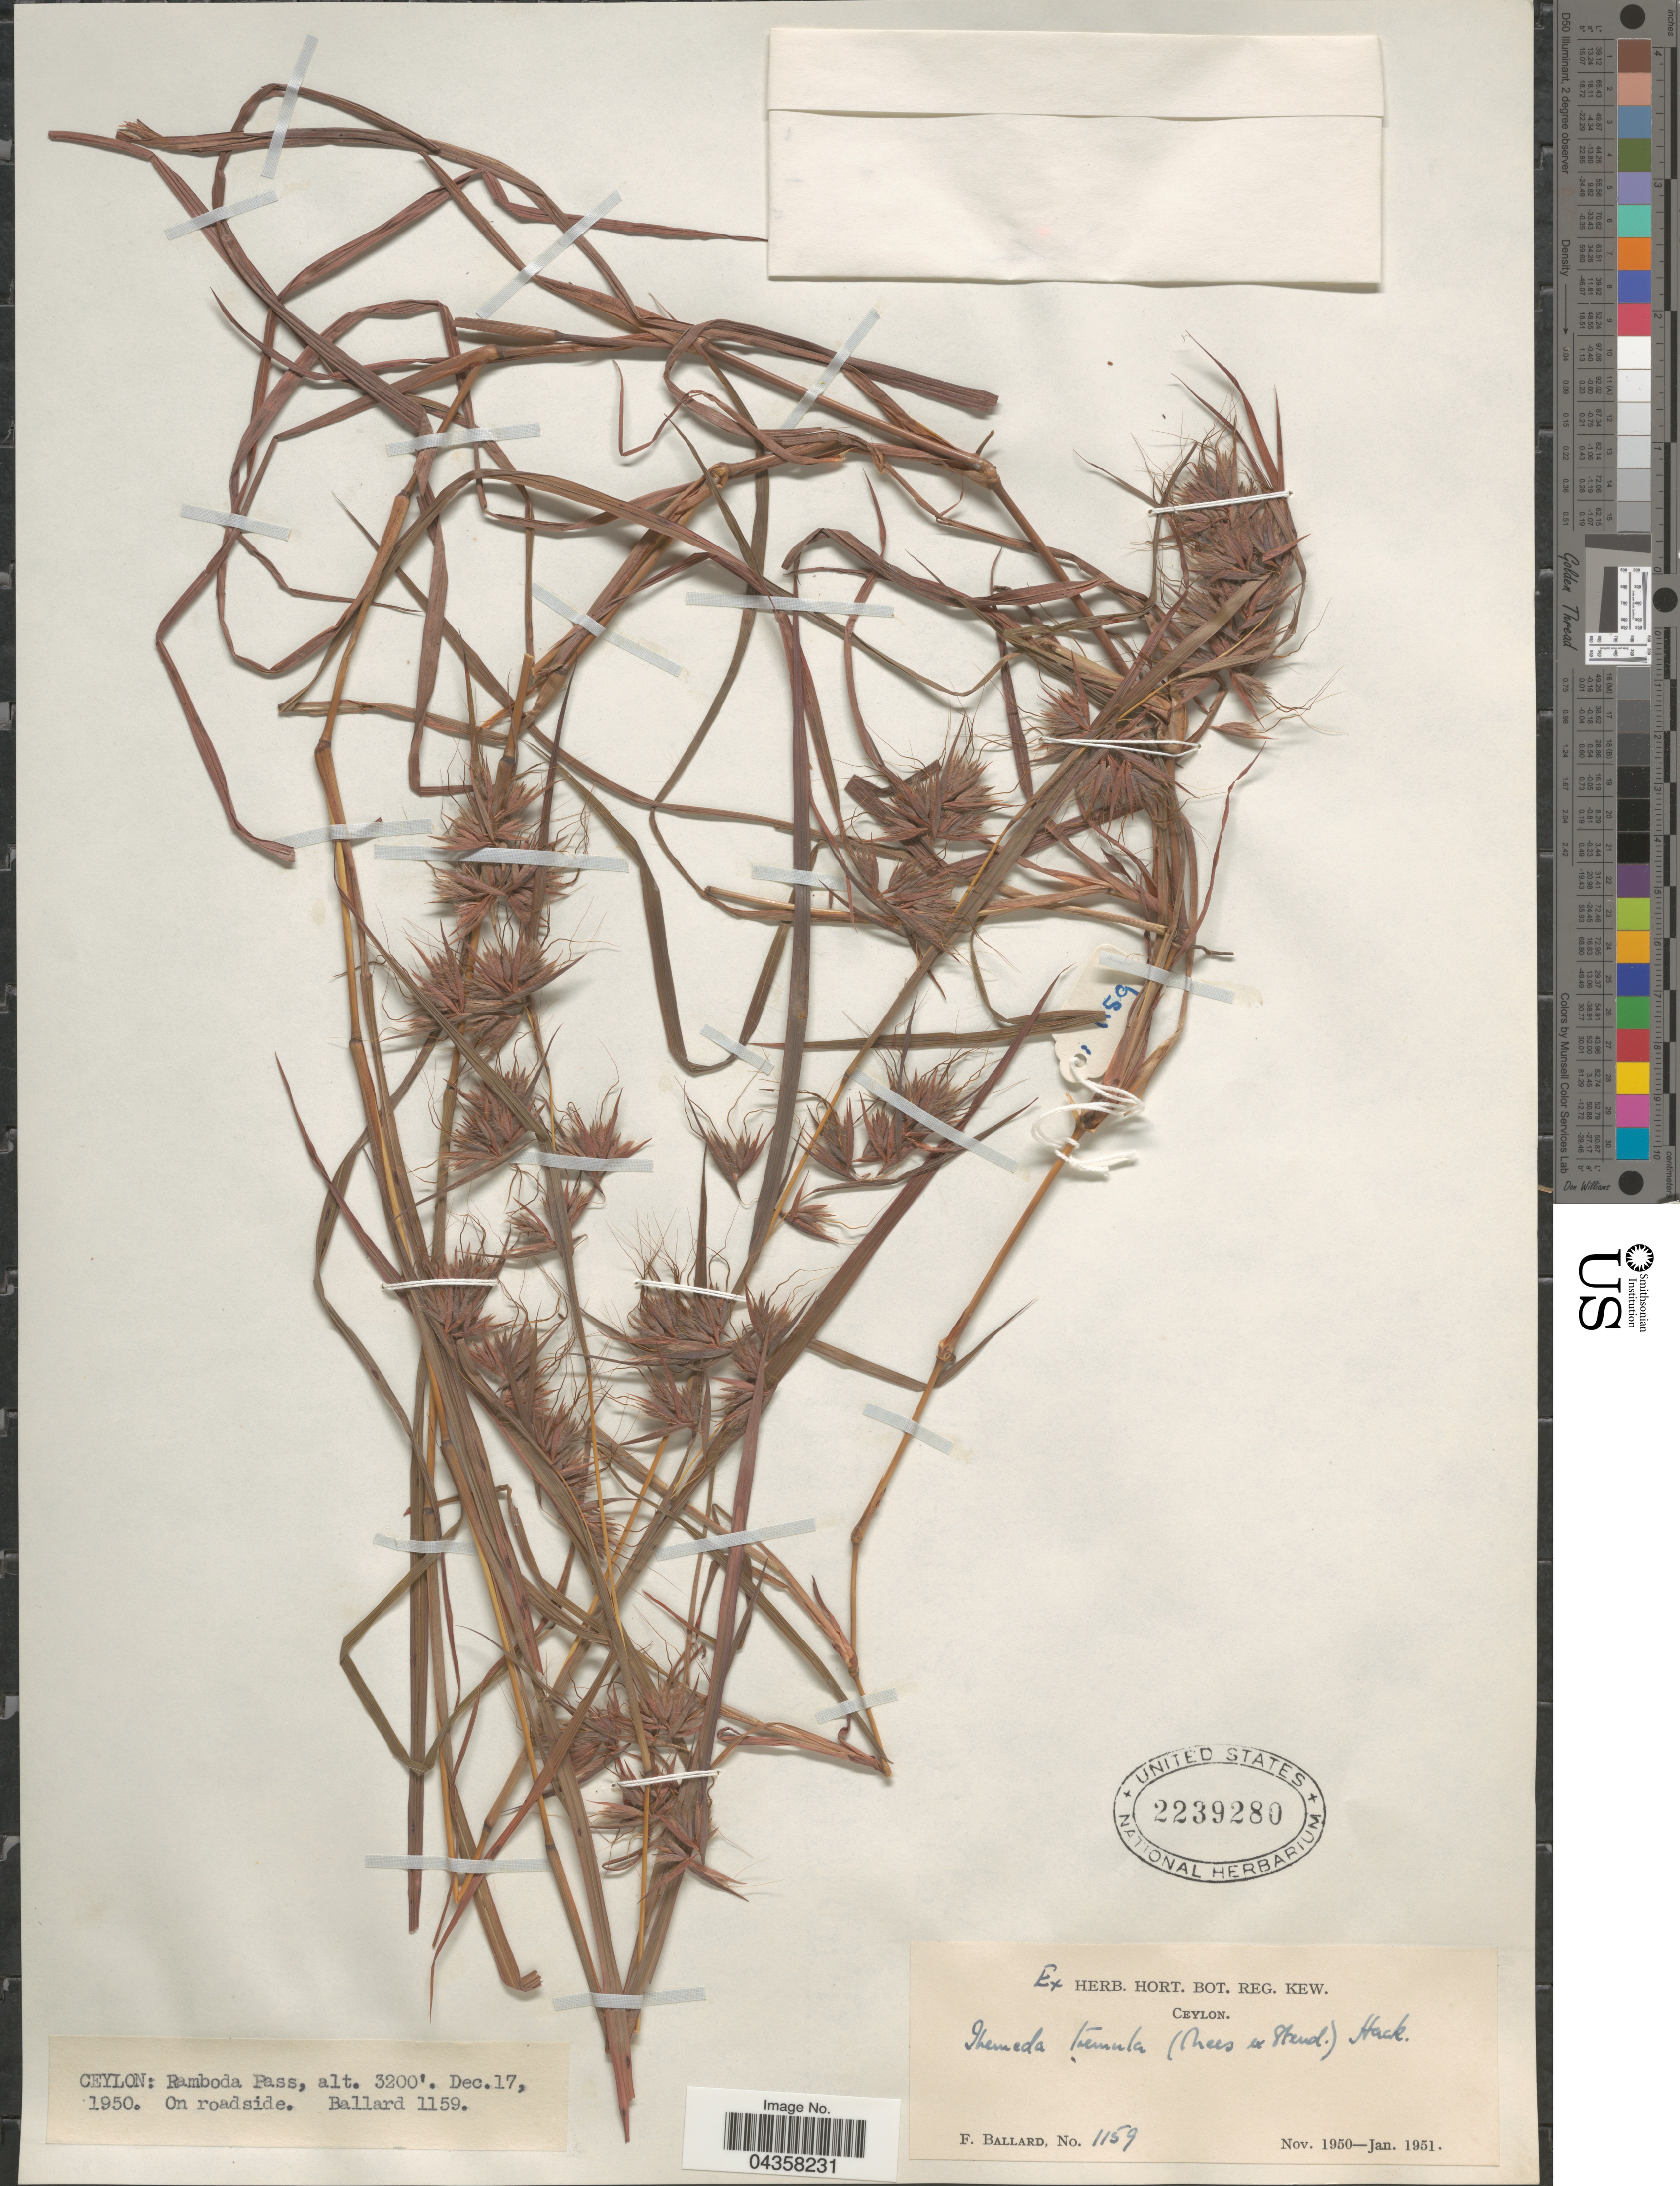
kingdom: Plantae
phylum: Tracheophyta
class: Liliopsida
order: Poales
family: Poaceae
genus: Themeda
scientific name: Themeda tremula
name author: (Nees) Hack.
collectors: F. Ballard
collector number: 1159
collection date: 1950-11/1951-01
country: Sri Lanka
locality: Ceylon.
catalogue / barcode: US 2239280